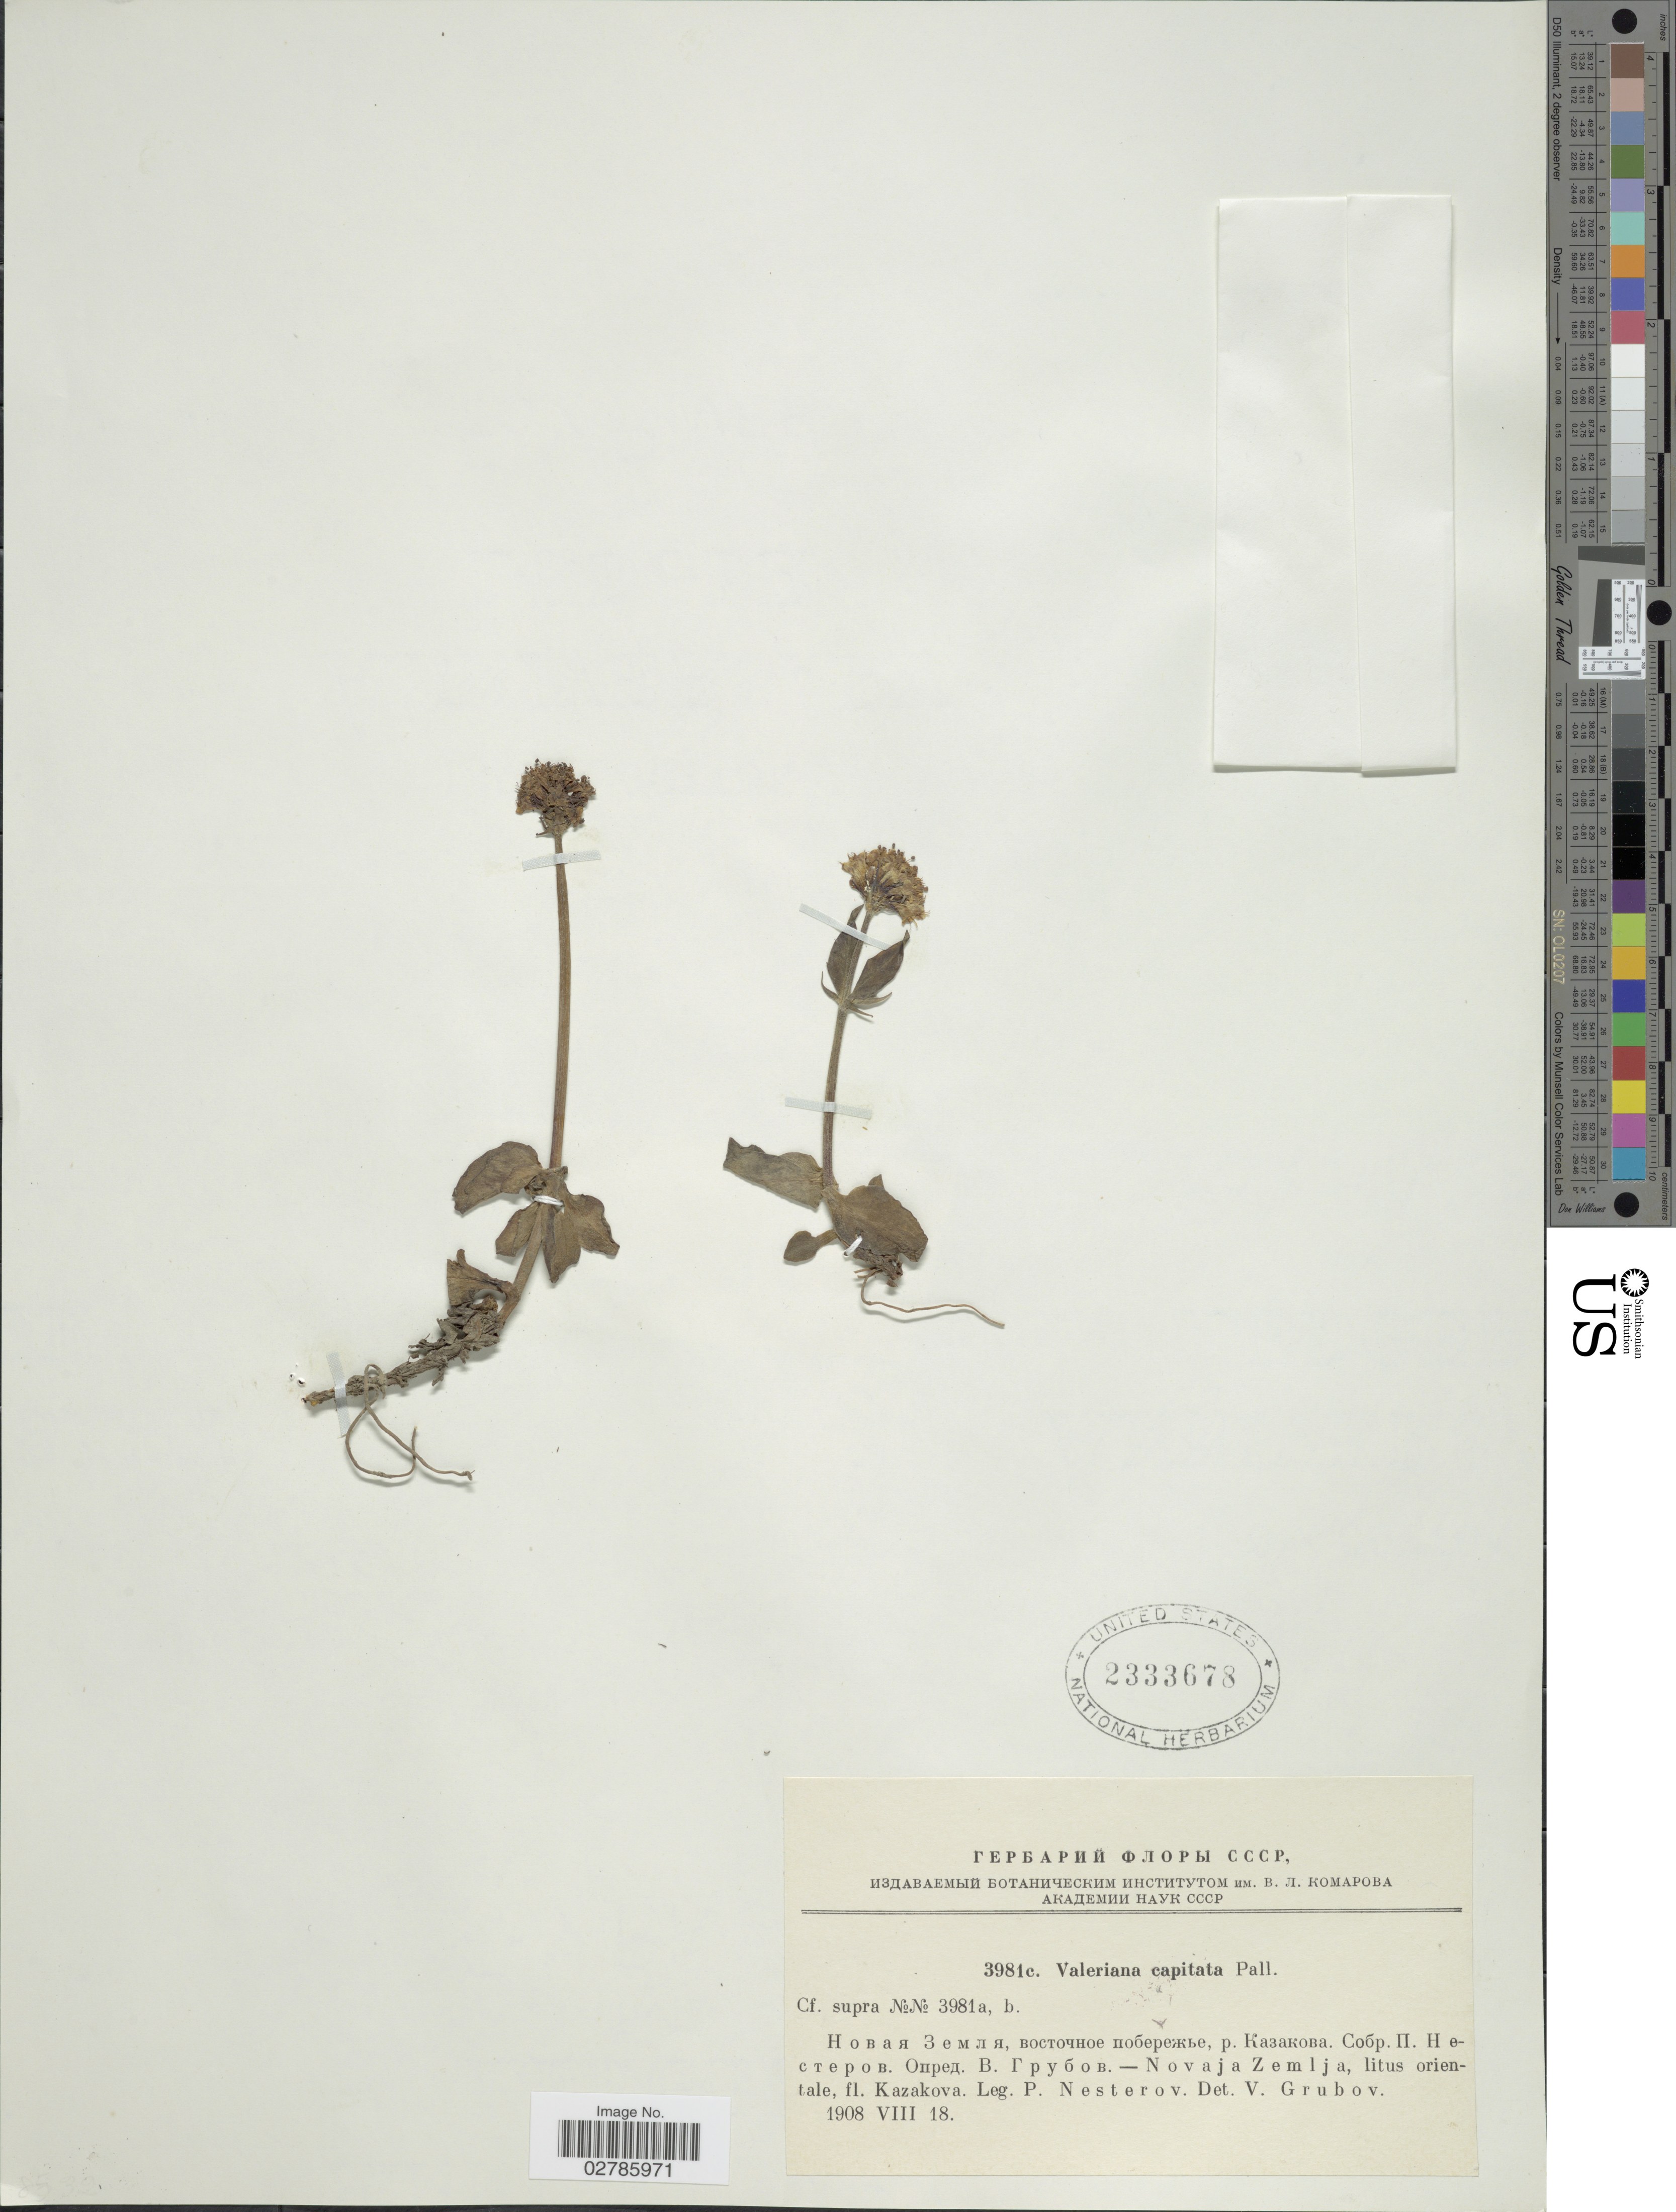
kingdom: Plantae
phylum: Tracheophyta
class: Magnoliopsida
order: Dipsacales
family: Caprifoliaceae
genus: Valeriana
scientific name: Valeriana capitata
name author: Link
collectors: P. Nesterov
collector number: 3981c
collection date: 1908-08-18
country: Russian Federation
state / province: Arkhangelsk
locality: Novaja Zemlja, litus orientale, fl. Kazakova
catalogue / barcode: US 2333678